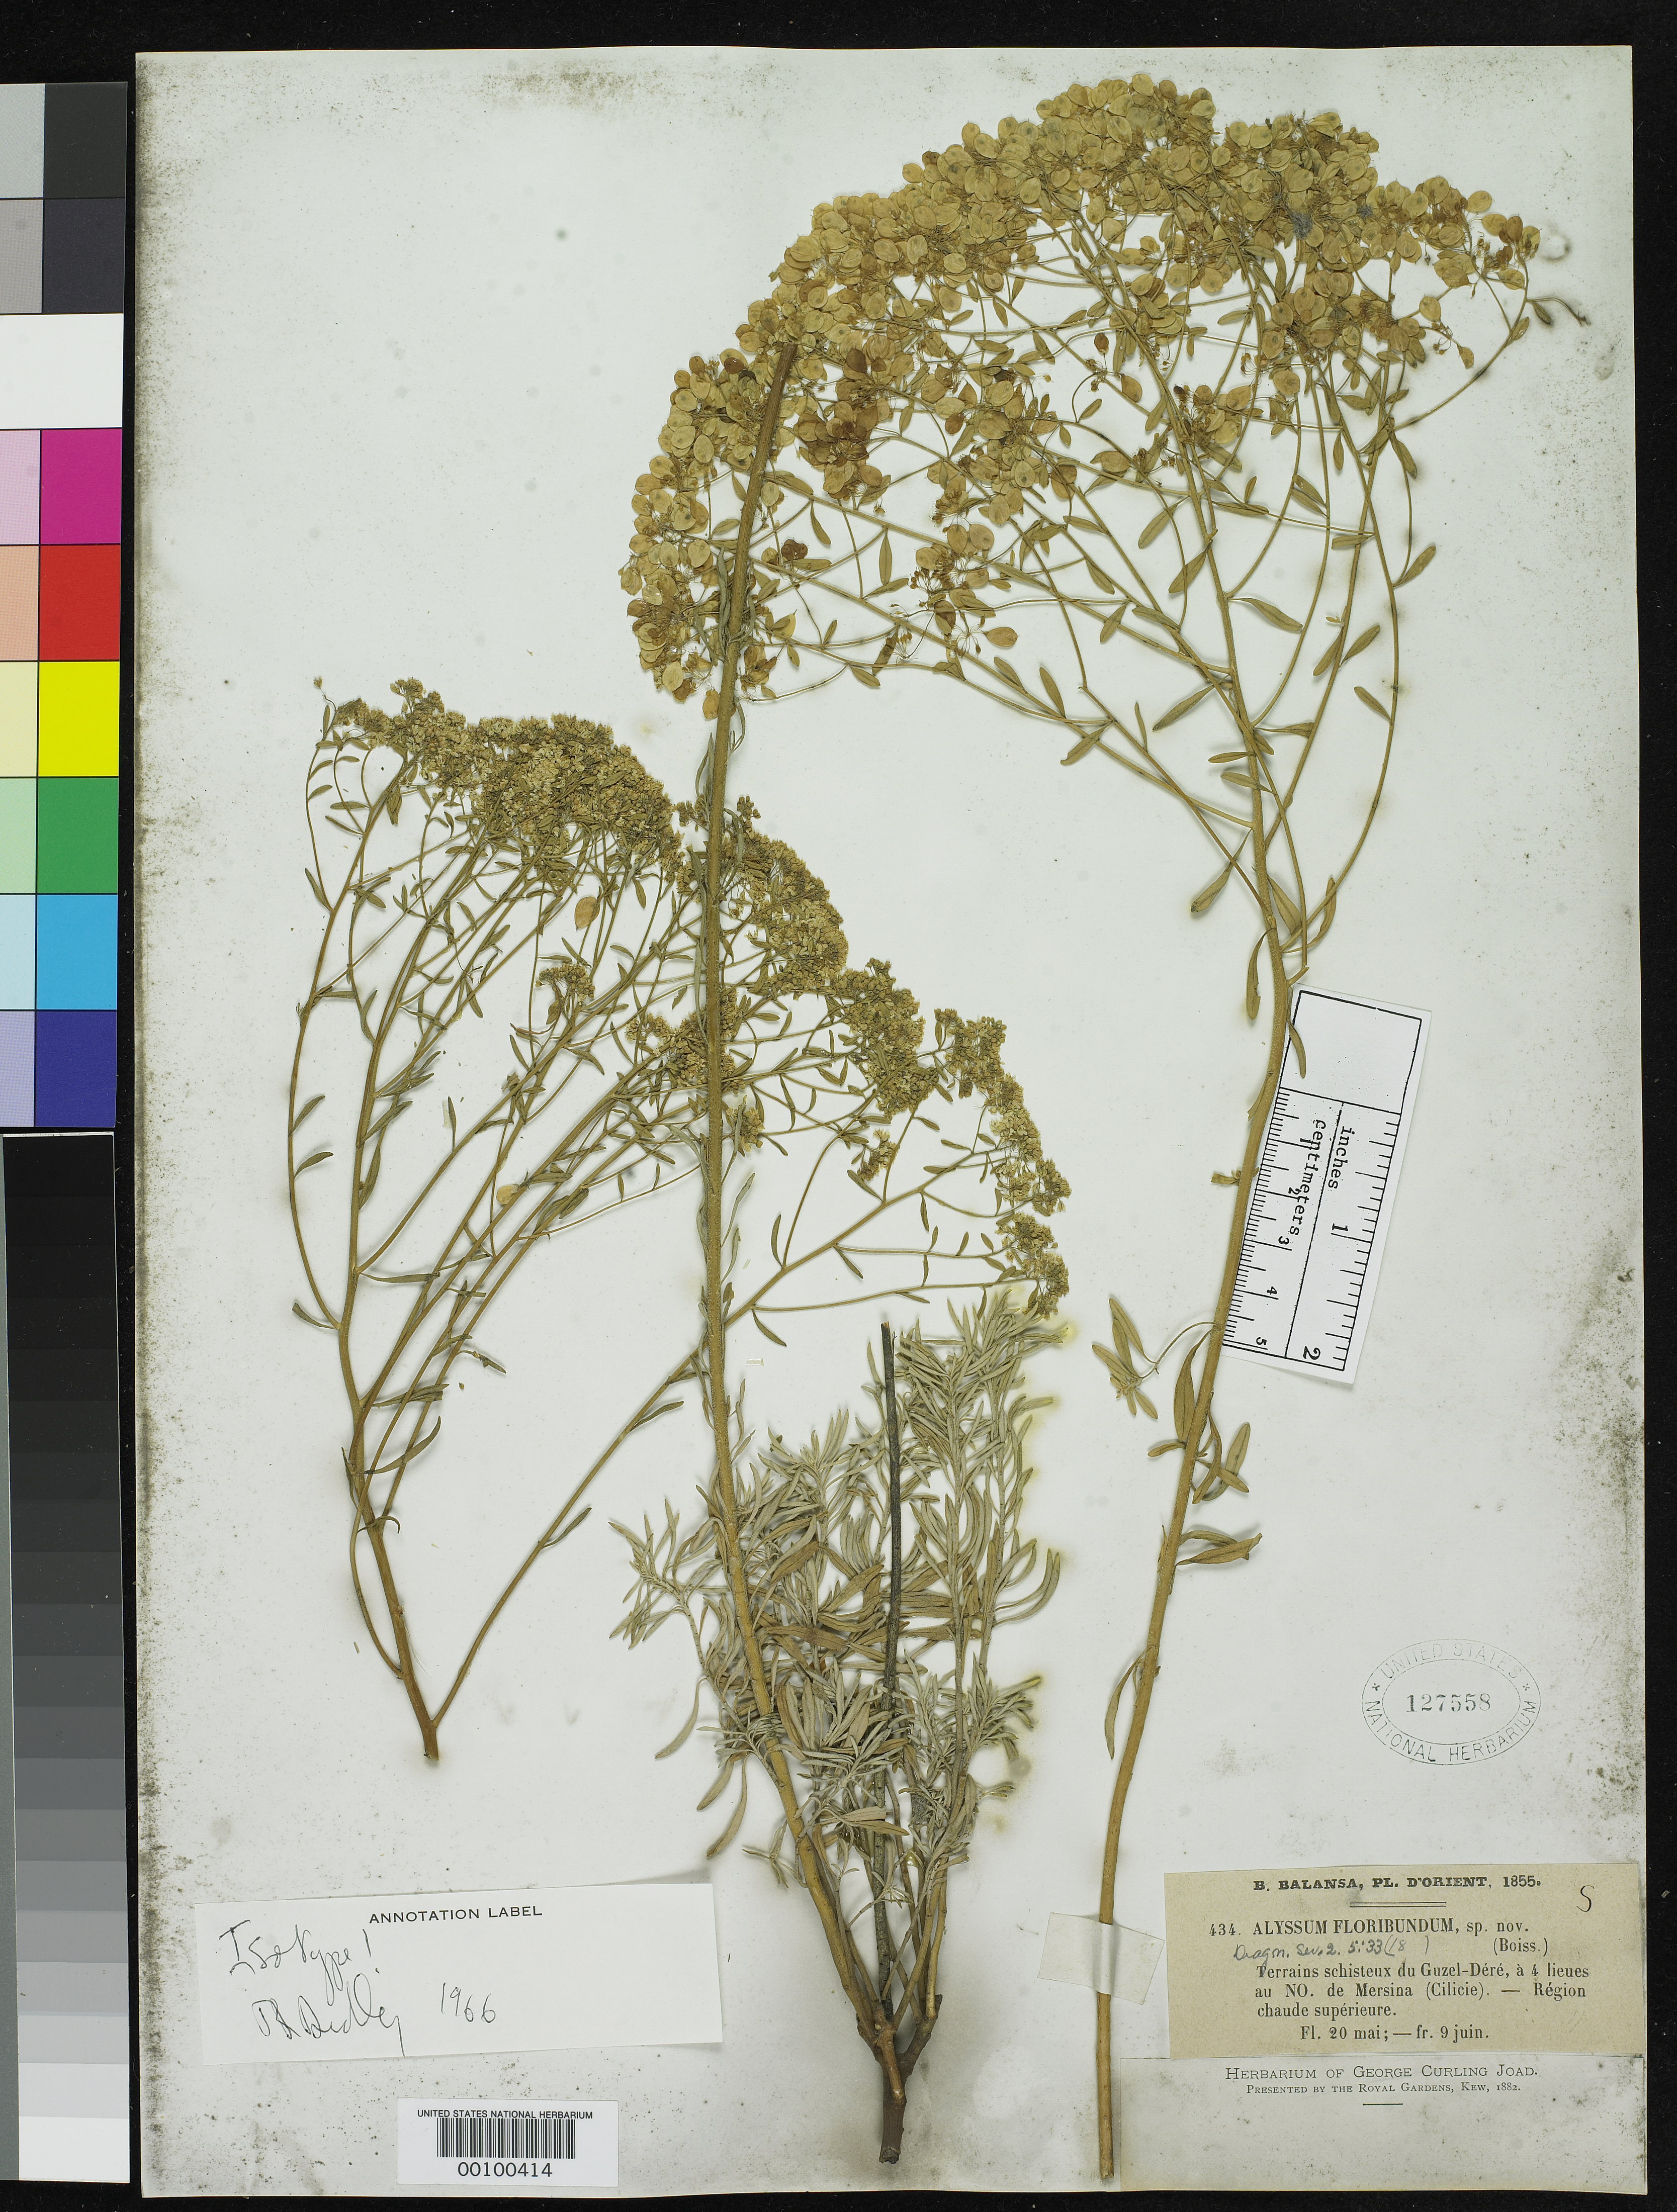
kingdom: Plantae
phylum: Tracheophyta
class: Magnoliopsida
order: Brassicales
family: Brassicaceae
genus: Alyssum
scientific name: Alyssum floribundum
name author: Boiss. & Balansa in Boiss.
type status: Isotype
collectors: B. Balansa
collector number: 434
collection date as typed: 20 May 1855 to 09 Jun 1855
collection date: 1855-05-20/1855-06-09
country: Turkey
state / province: Cilicia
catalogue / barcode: US 127558